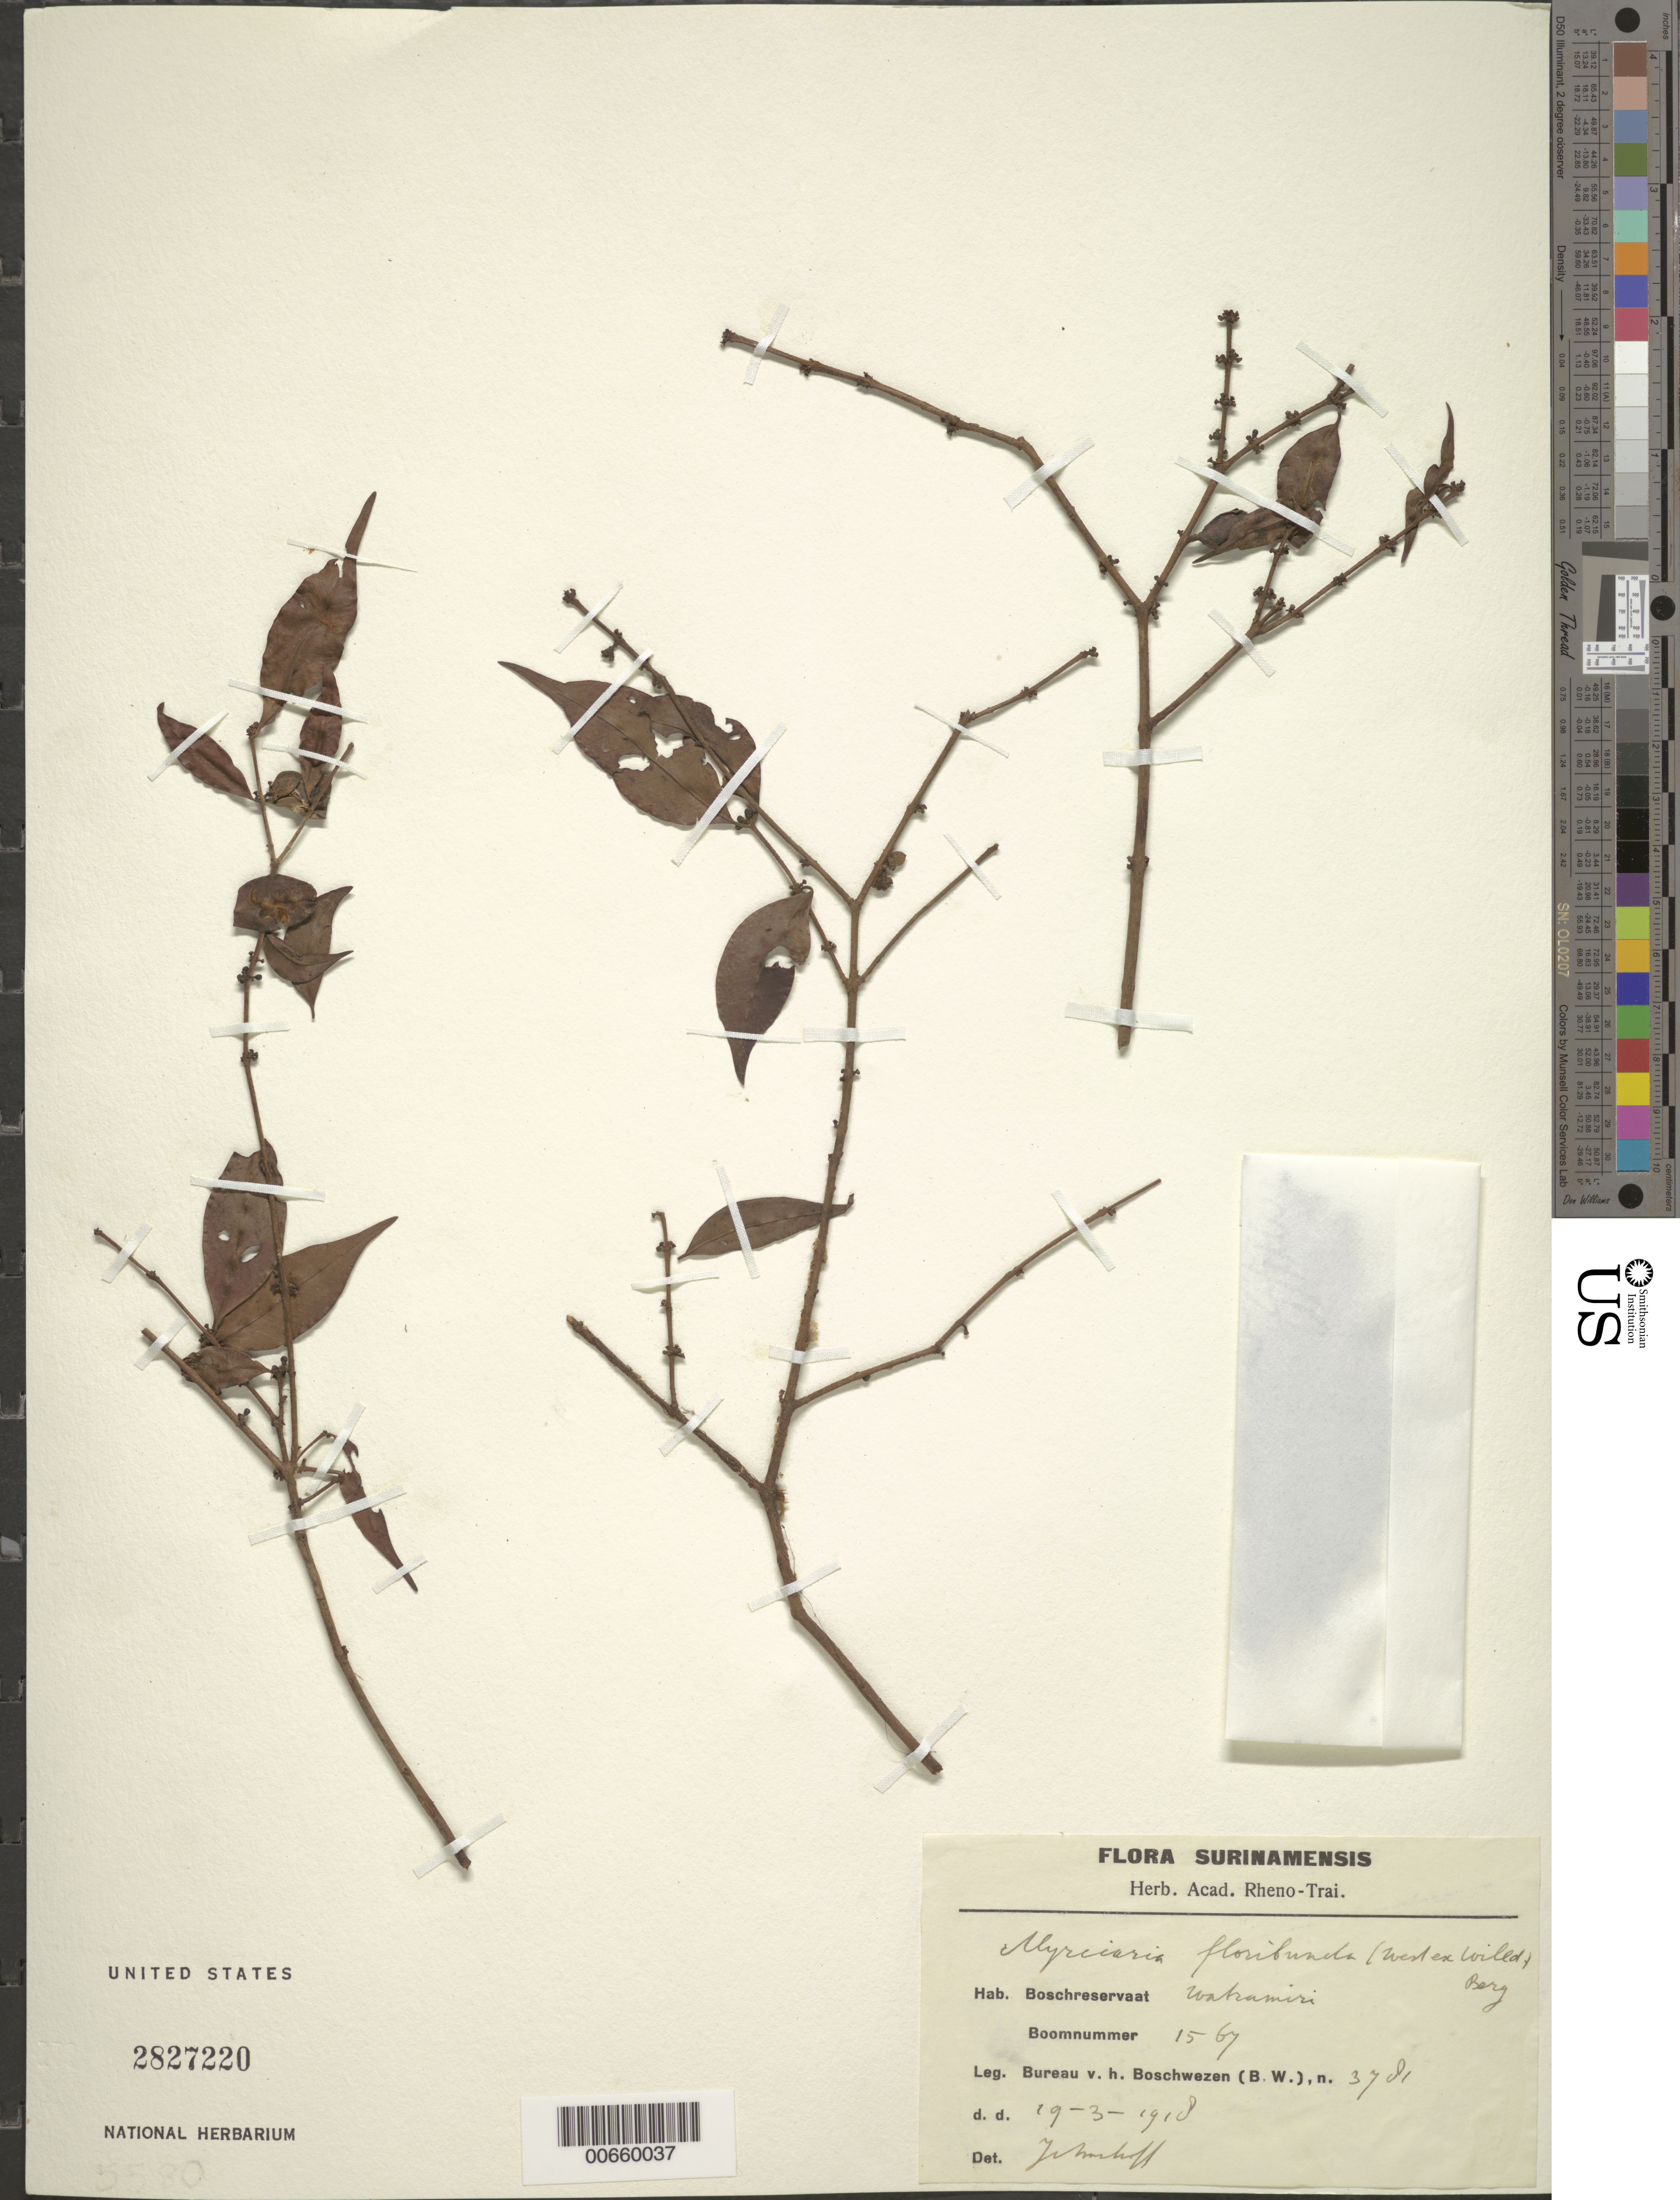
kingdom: Plantae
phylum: Tracheophyta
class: Magnoliopsida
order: Myrtales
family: Myrtaceae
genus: Myrciaria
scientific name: Myrciaria floribunda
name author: (H. West ex Willd.) O. Berg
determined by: Amshoff, G. J. H.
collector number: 3781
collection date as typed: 19-Mar-18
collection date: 1918-03-19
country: Suriname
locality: Watramiri, Forest Reserve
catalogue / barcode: US 2827220